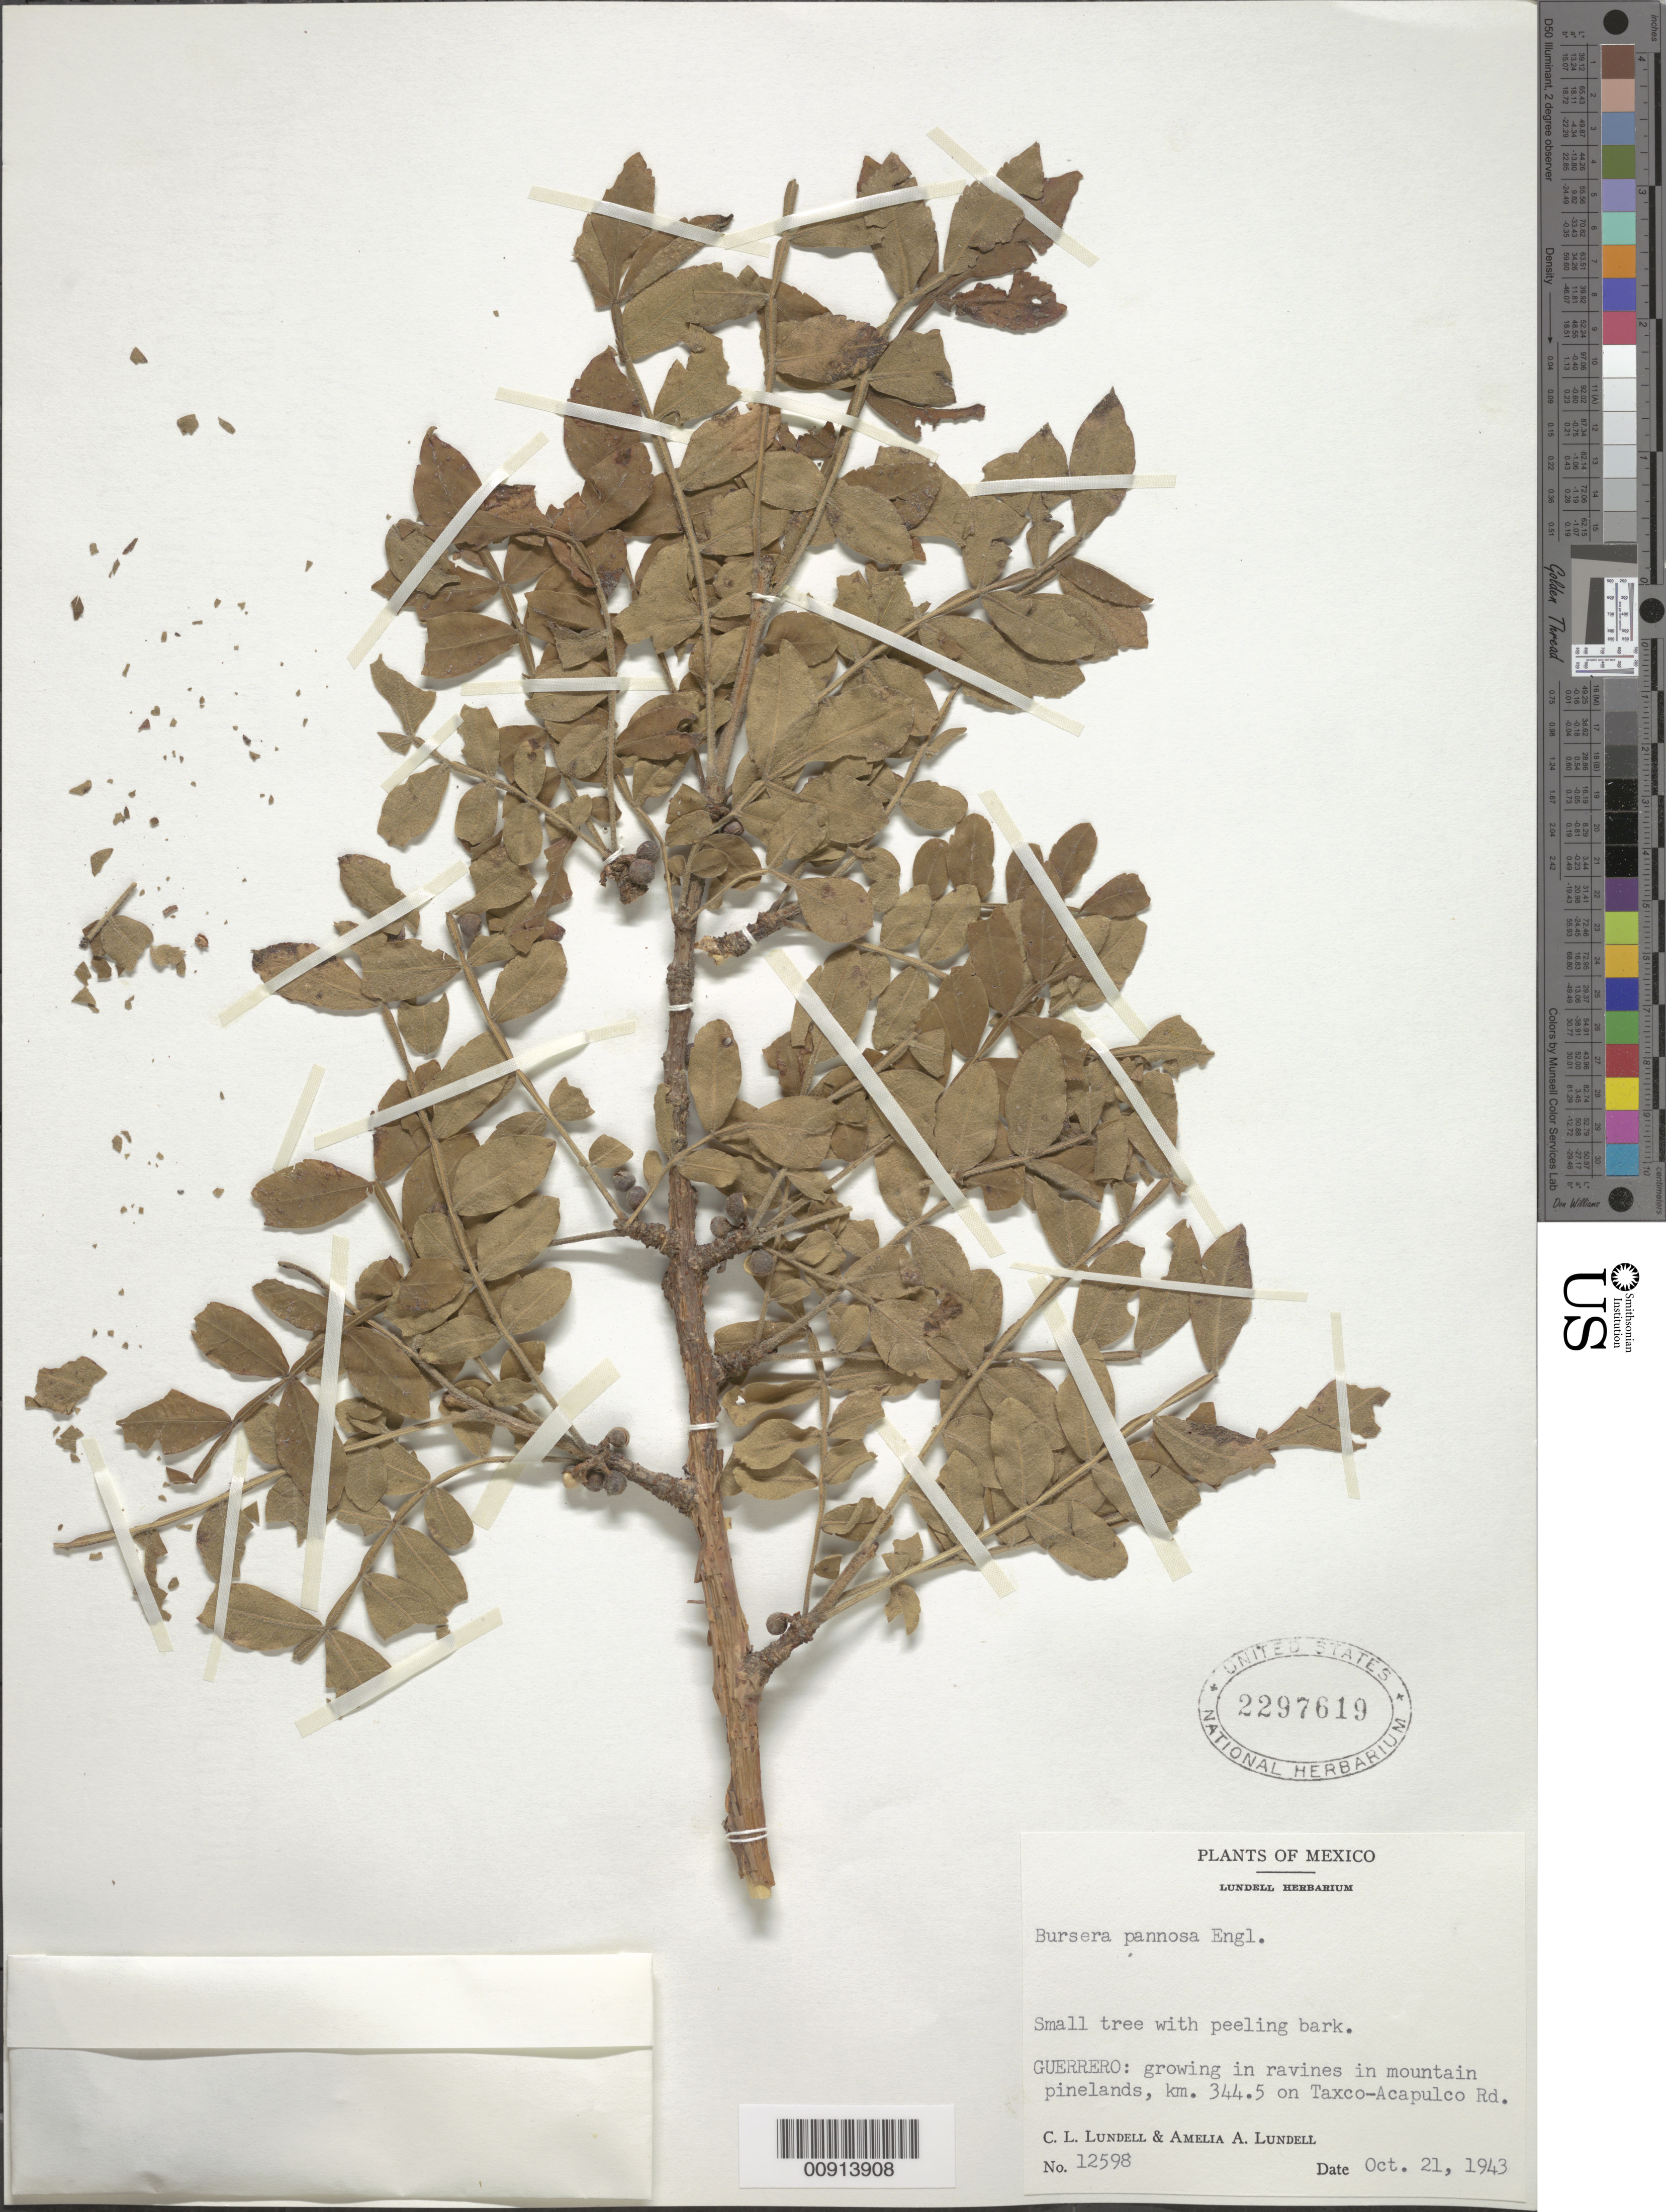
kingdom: Plantae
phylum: Tracheophyta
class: Magnoliopsida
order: Sapindales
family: Burseraceae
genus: Bursera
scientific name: Bursera pannosa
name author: Engl. in A. DC.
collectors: C. L. Lundell & A. A. Lundell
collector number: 12598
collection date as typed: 21 Oct 1943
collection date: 1943-10-21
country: Mexico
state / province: Guerrero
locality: Guerrero: km. 344.5 on Taxco-Acapulco Rd.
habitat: Growing in ravines in mountain pinelands.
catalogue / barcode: US 2297619